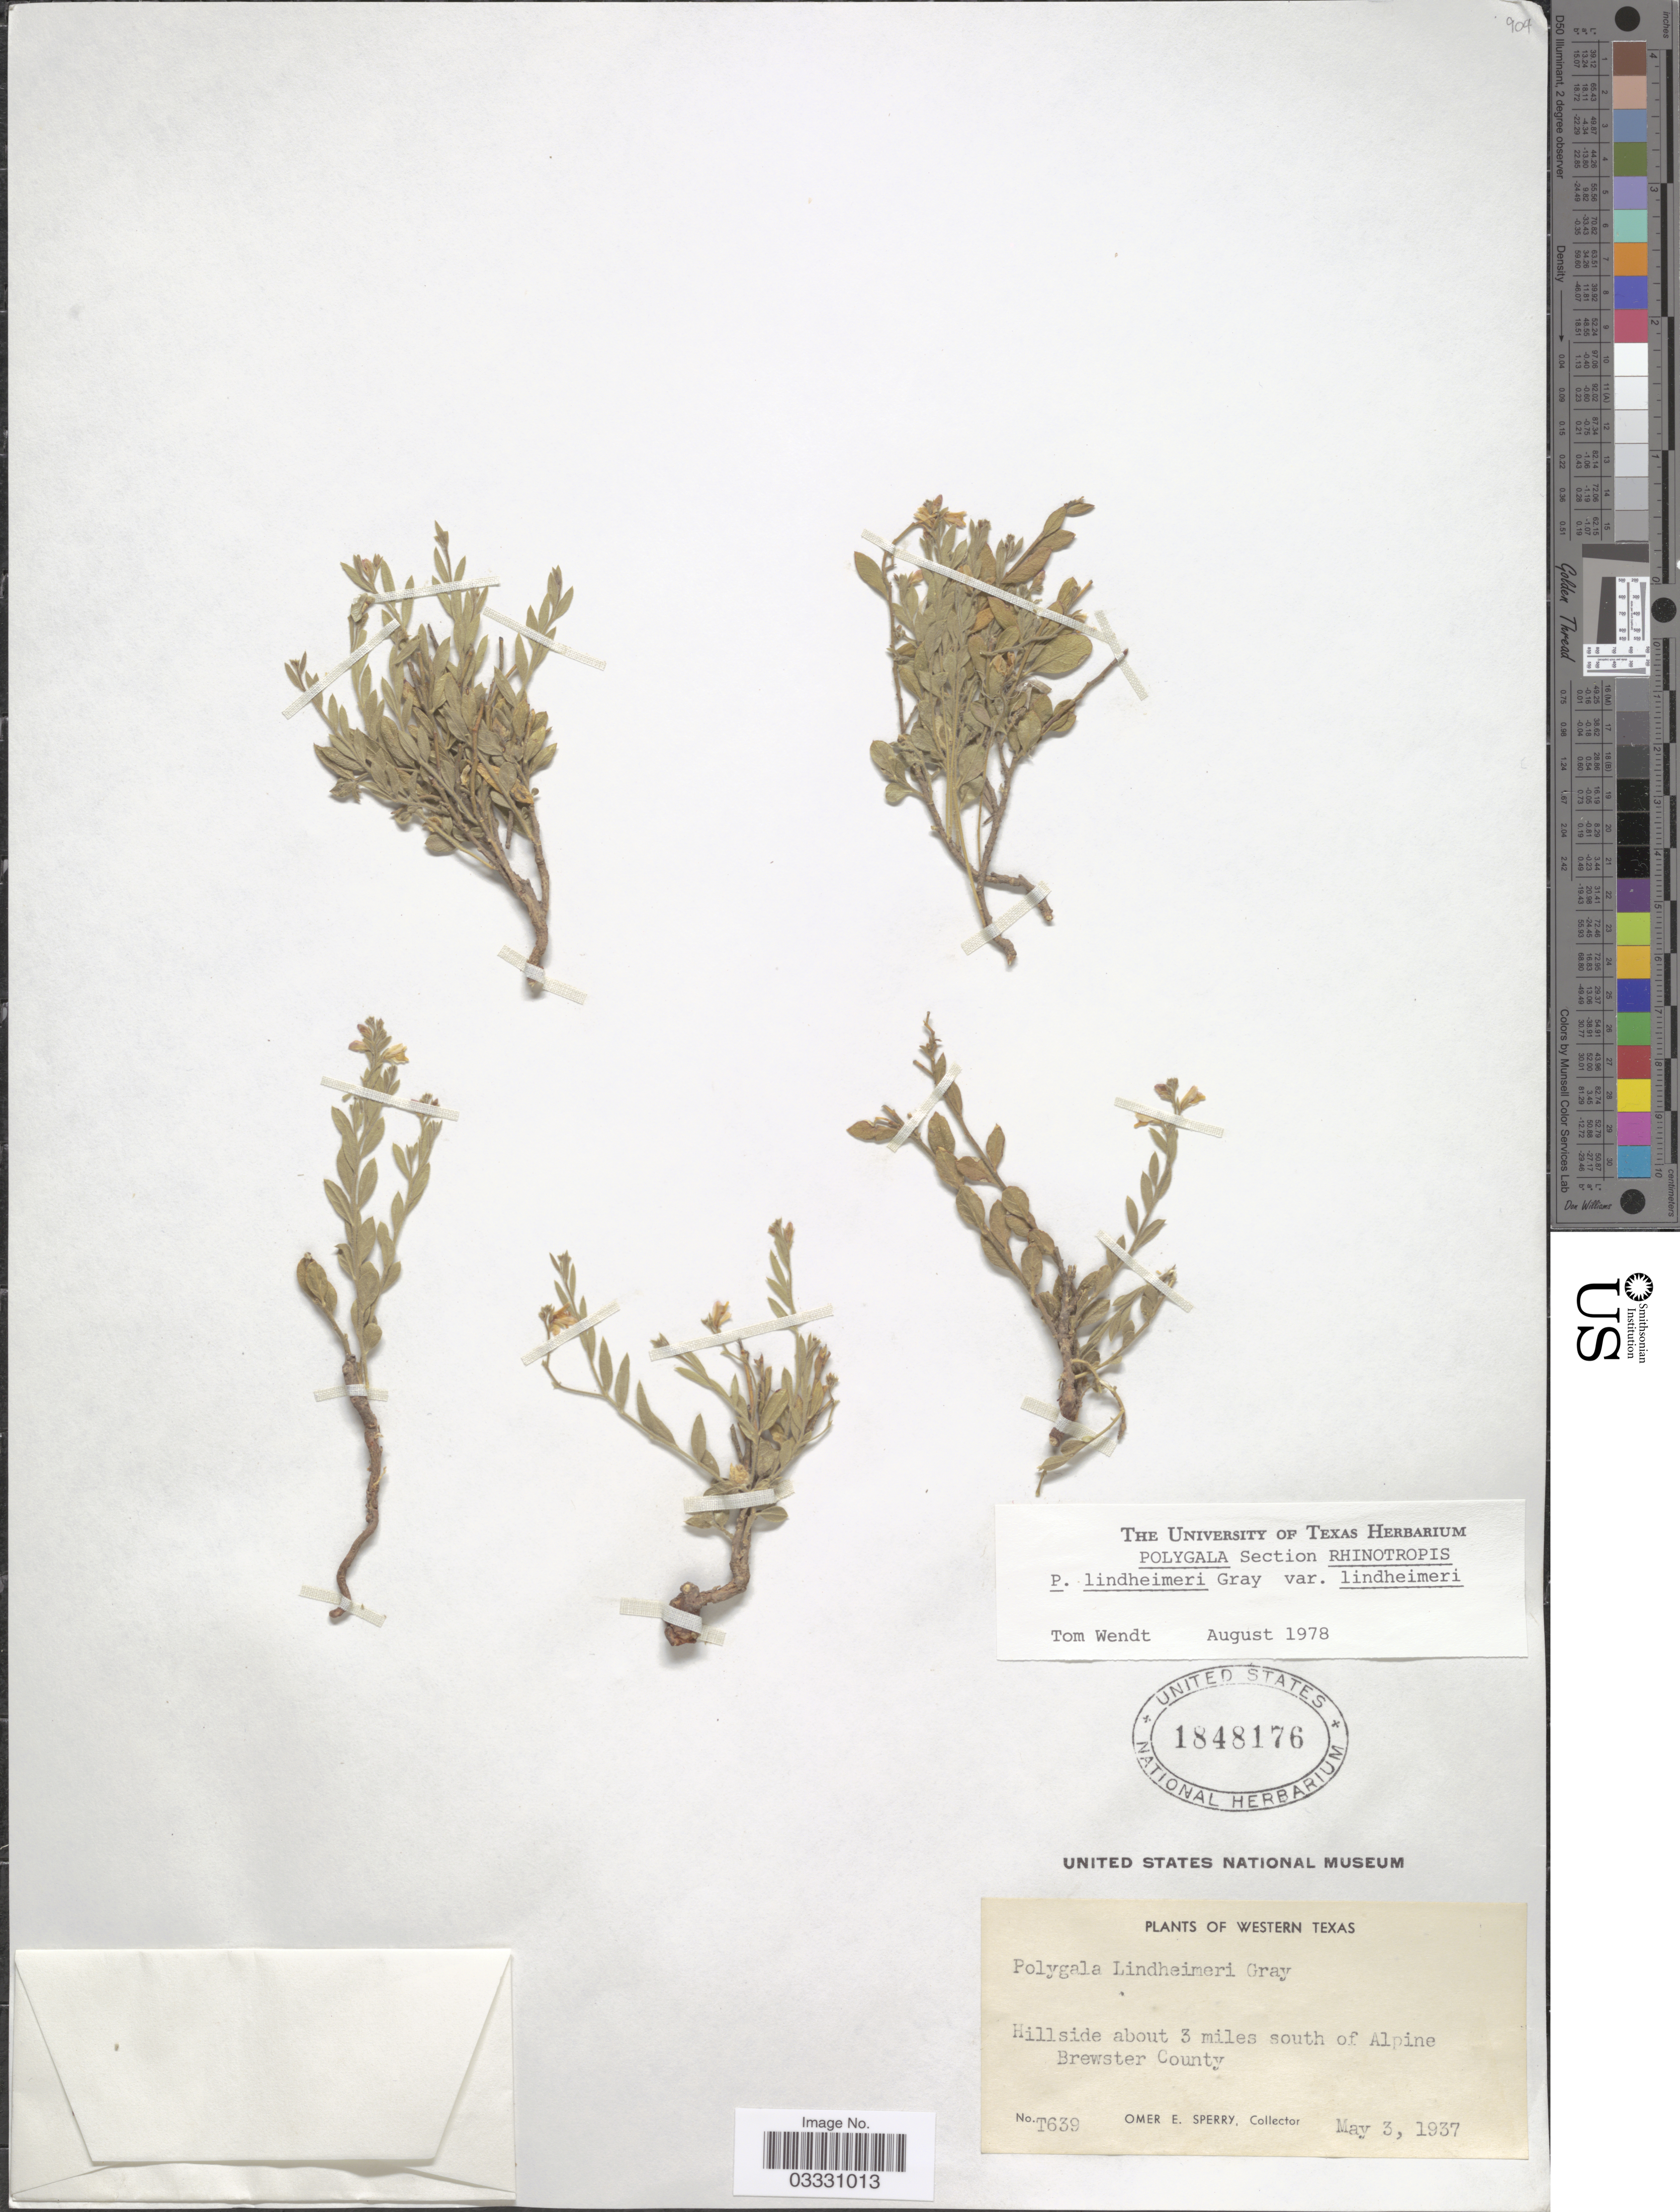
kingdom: Plantae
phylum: Tracheophyta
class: Magnoliopsida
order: Fabales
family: Polygalaceae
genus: Rhinotropis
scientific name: Rhinotropis lindheimeri var. lindheimeri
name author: (A. Gray) J.R. Abbott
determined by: Strong, Mark T., (BOT), Smithsonian Institution - National Museum of Natural History (UNITED STATES)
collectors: O. E. Sperry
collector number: T639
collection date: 1937-05-03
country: United States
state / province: Texas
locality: Western Texas. Hillside about 3 miles south of Alpine, Brewster County.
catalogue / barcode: US 1848176